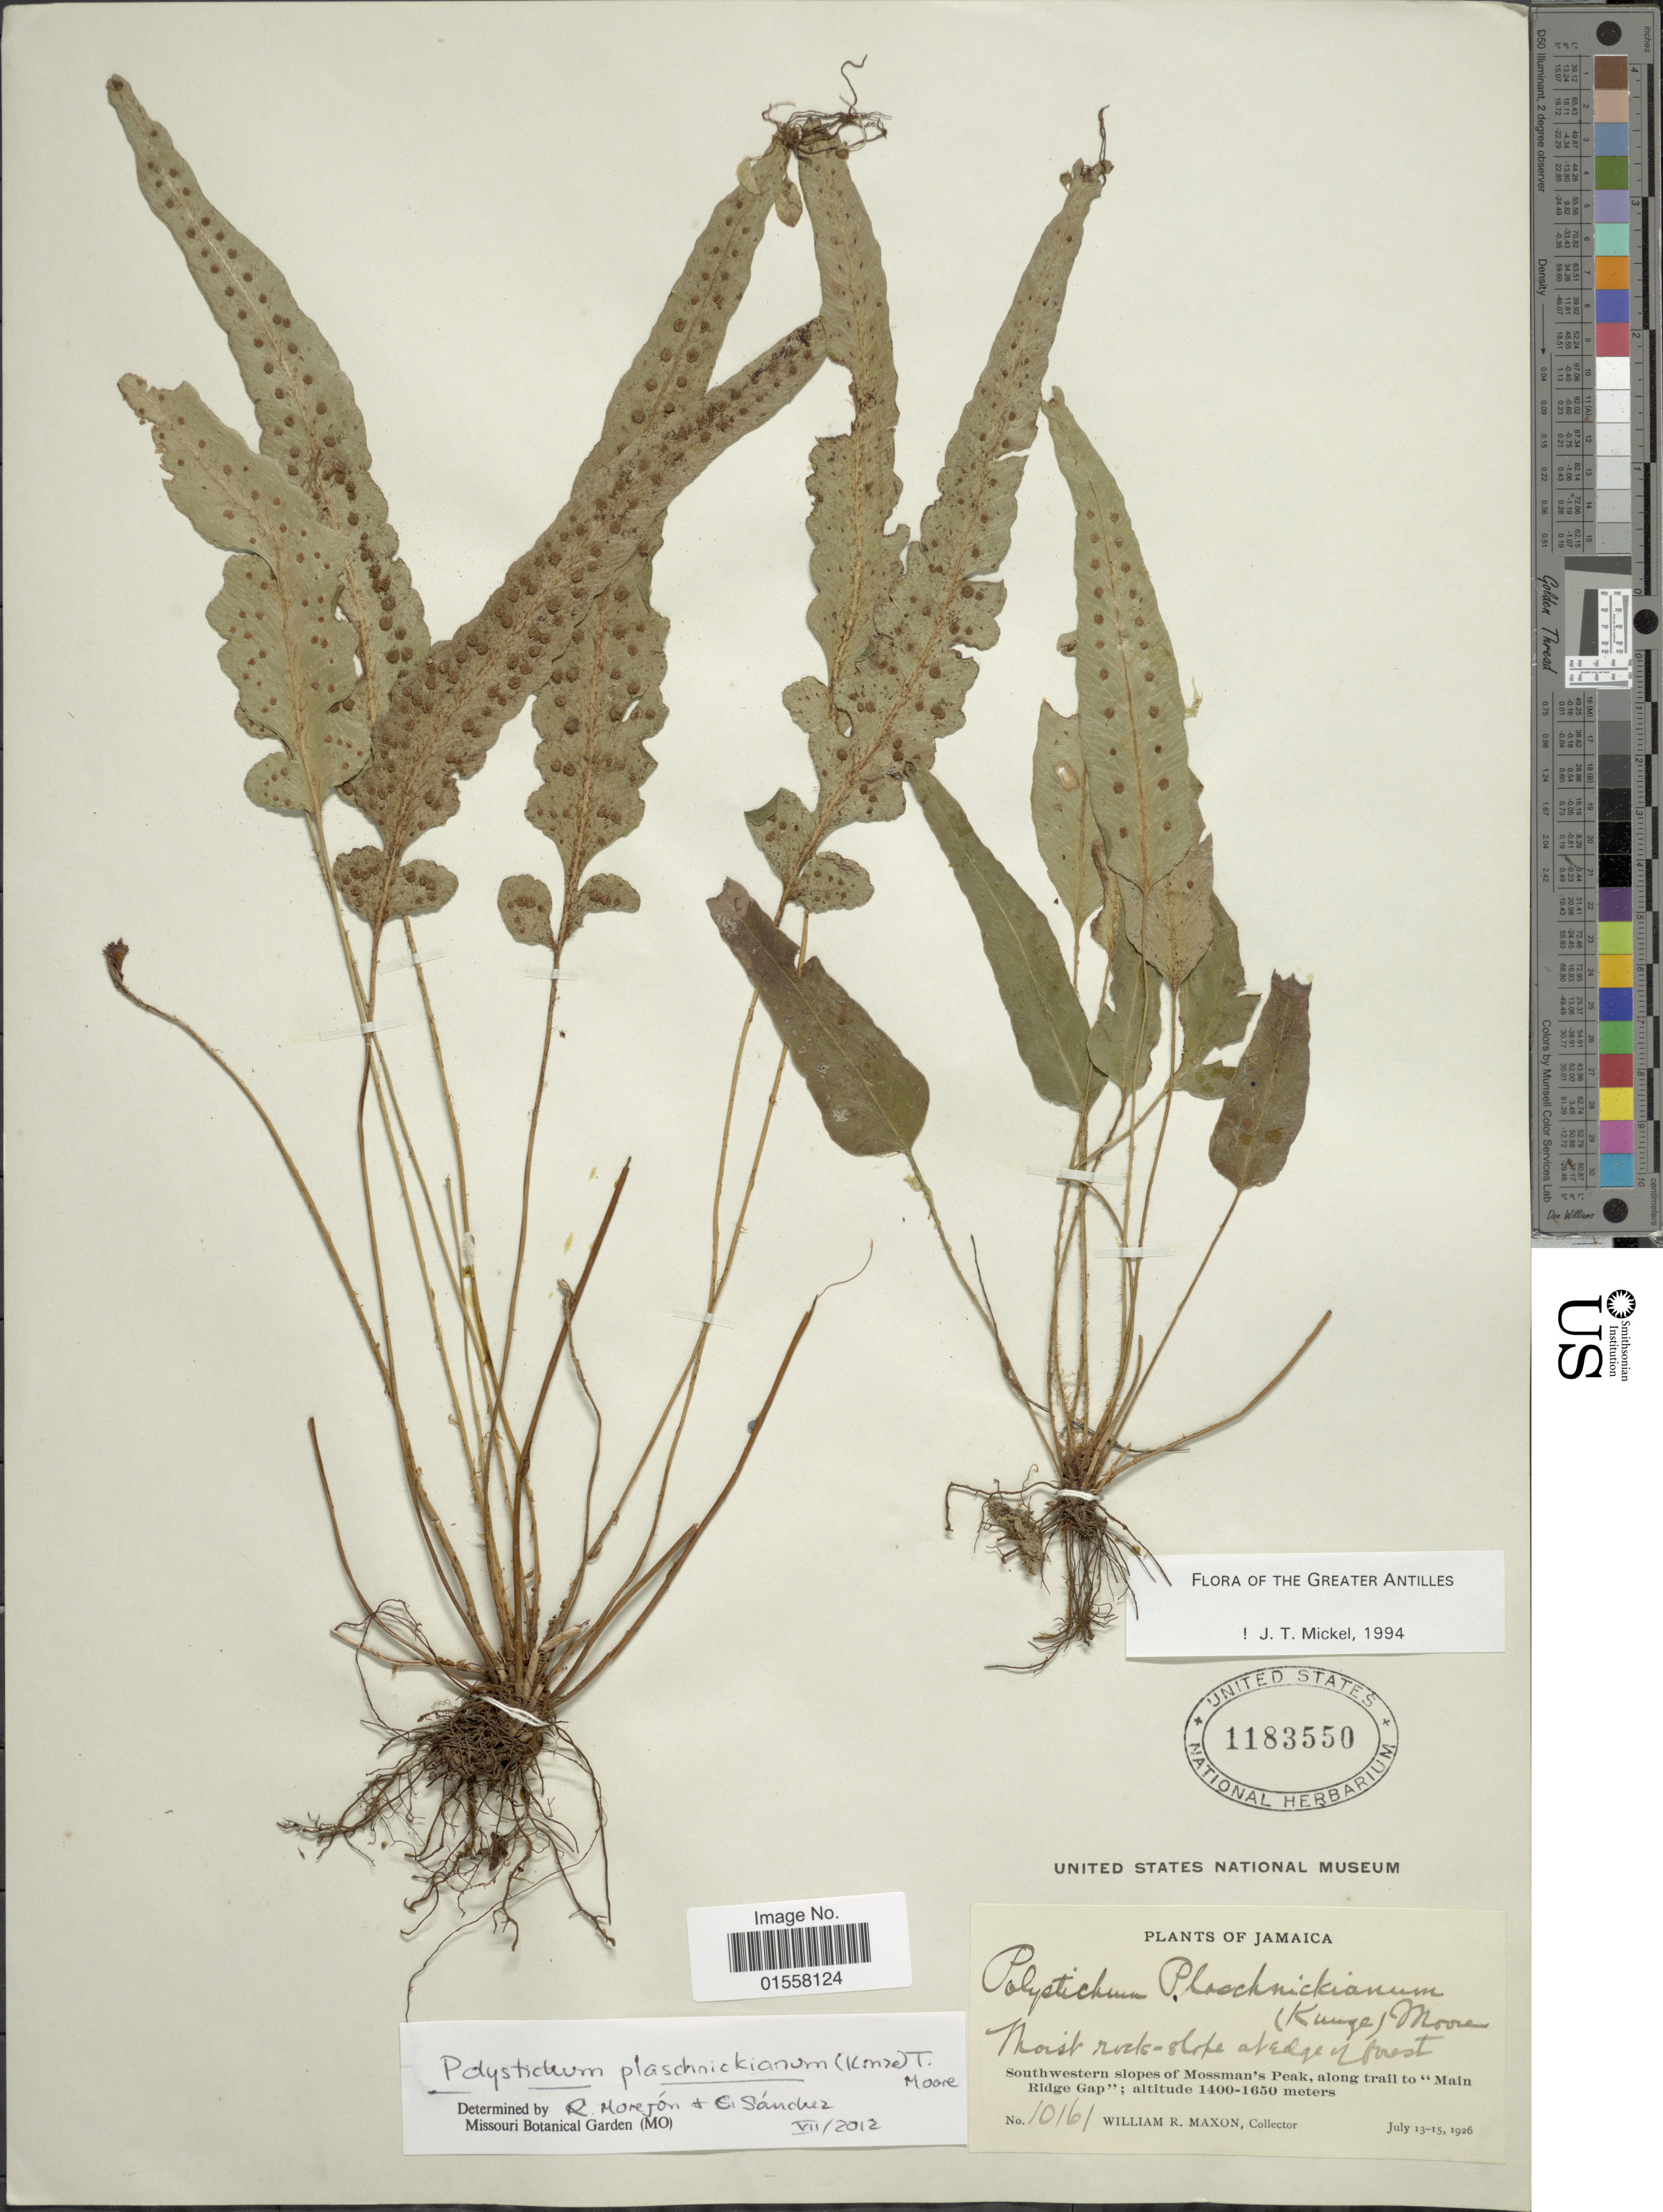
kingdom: Plantae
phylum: Tracheophyta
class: Polypodiopsida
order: Polypodiales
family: Dryopteridaceae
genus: Polystichum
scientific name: Polystichum plaschnickianum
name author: (Kunze) Moore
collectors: W. R. Maxon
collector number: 10161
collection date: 1926-07-13/1926-07-15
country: Jamaica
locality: Jamaica, Southwestern slopes of Mossman's Peak, along trail to "Main Ridge Gap".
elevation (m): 1400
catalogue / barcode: US 1183550